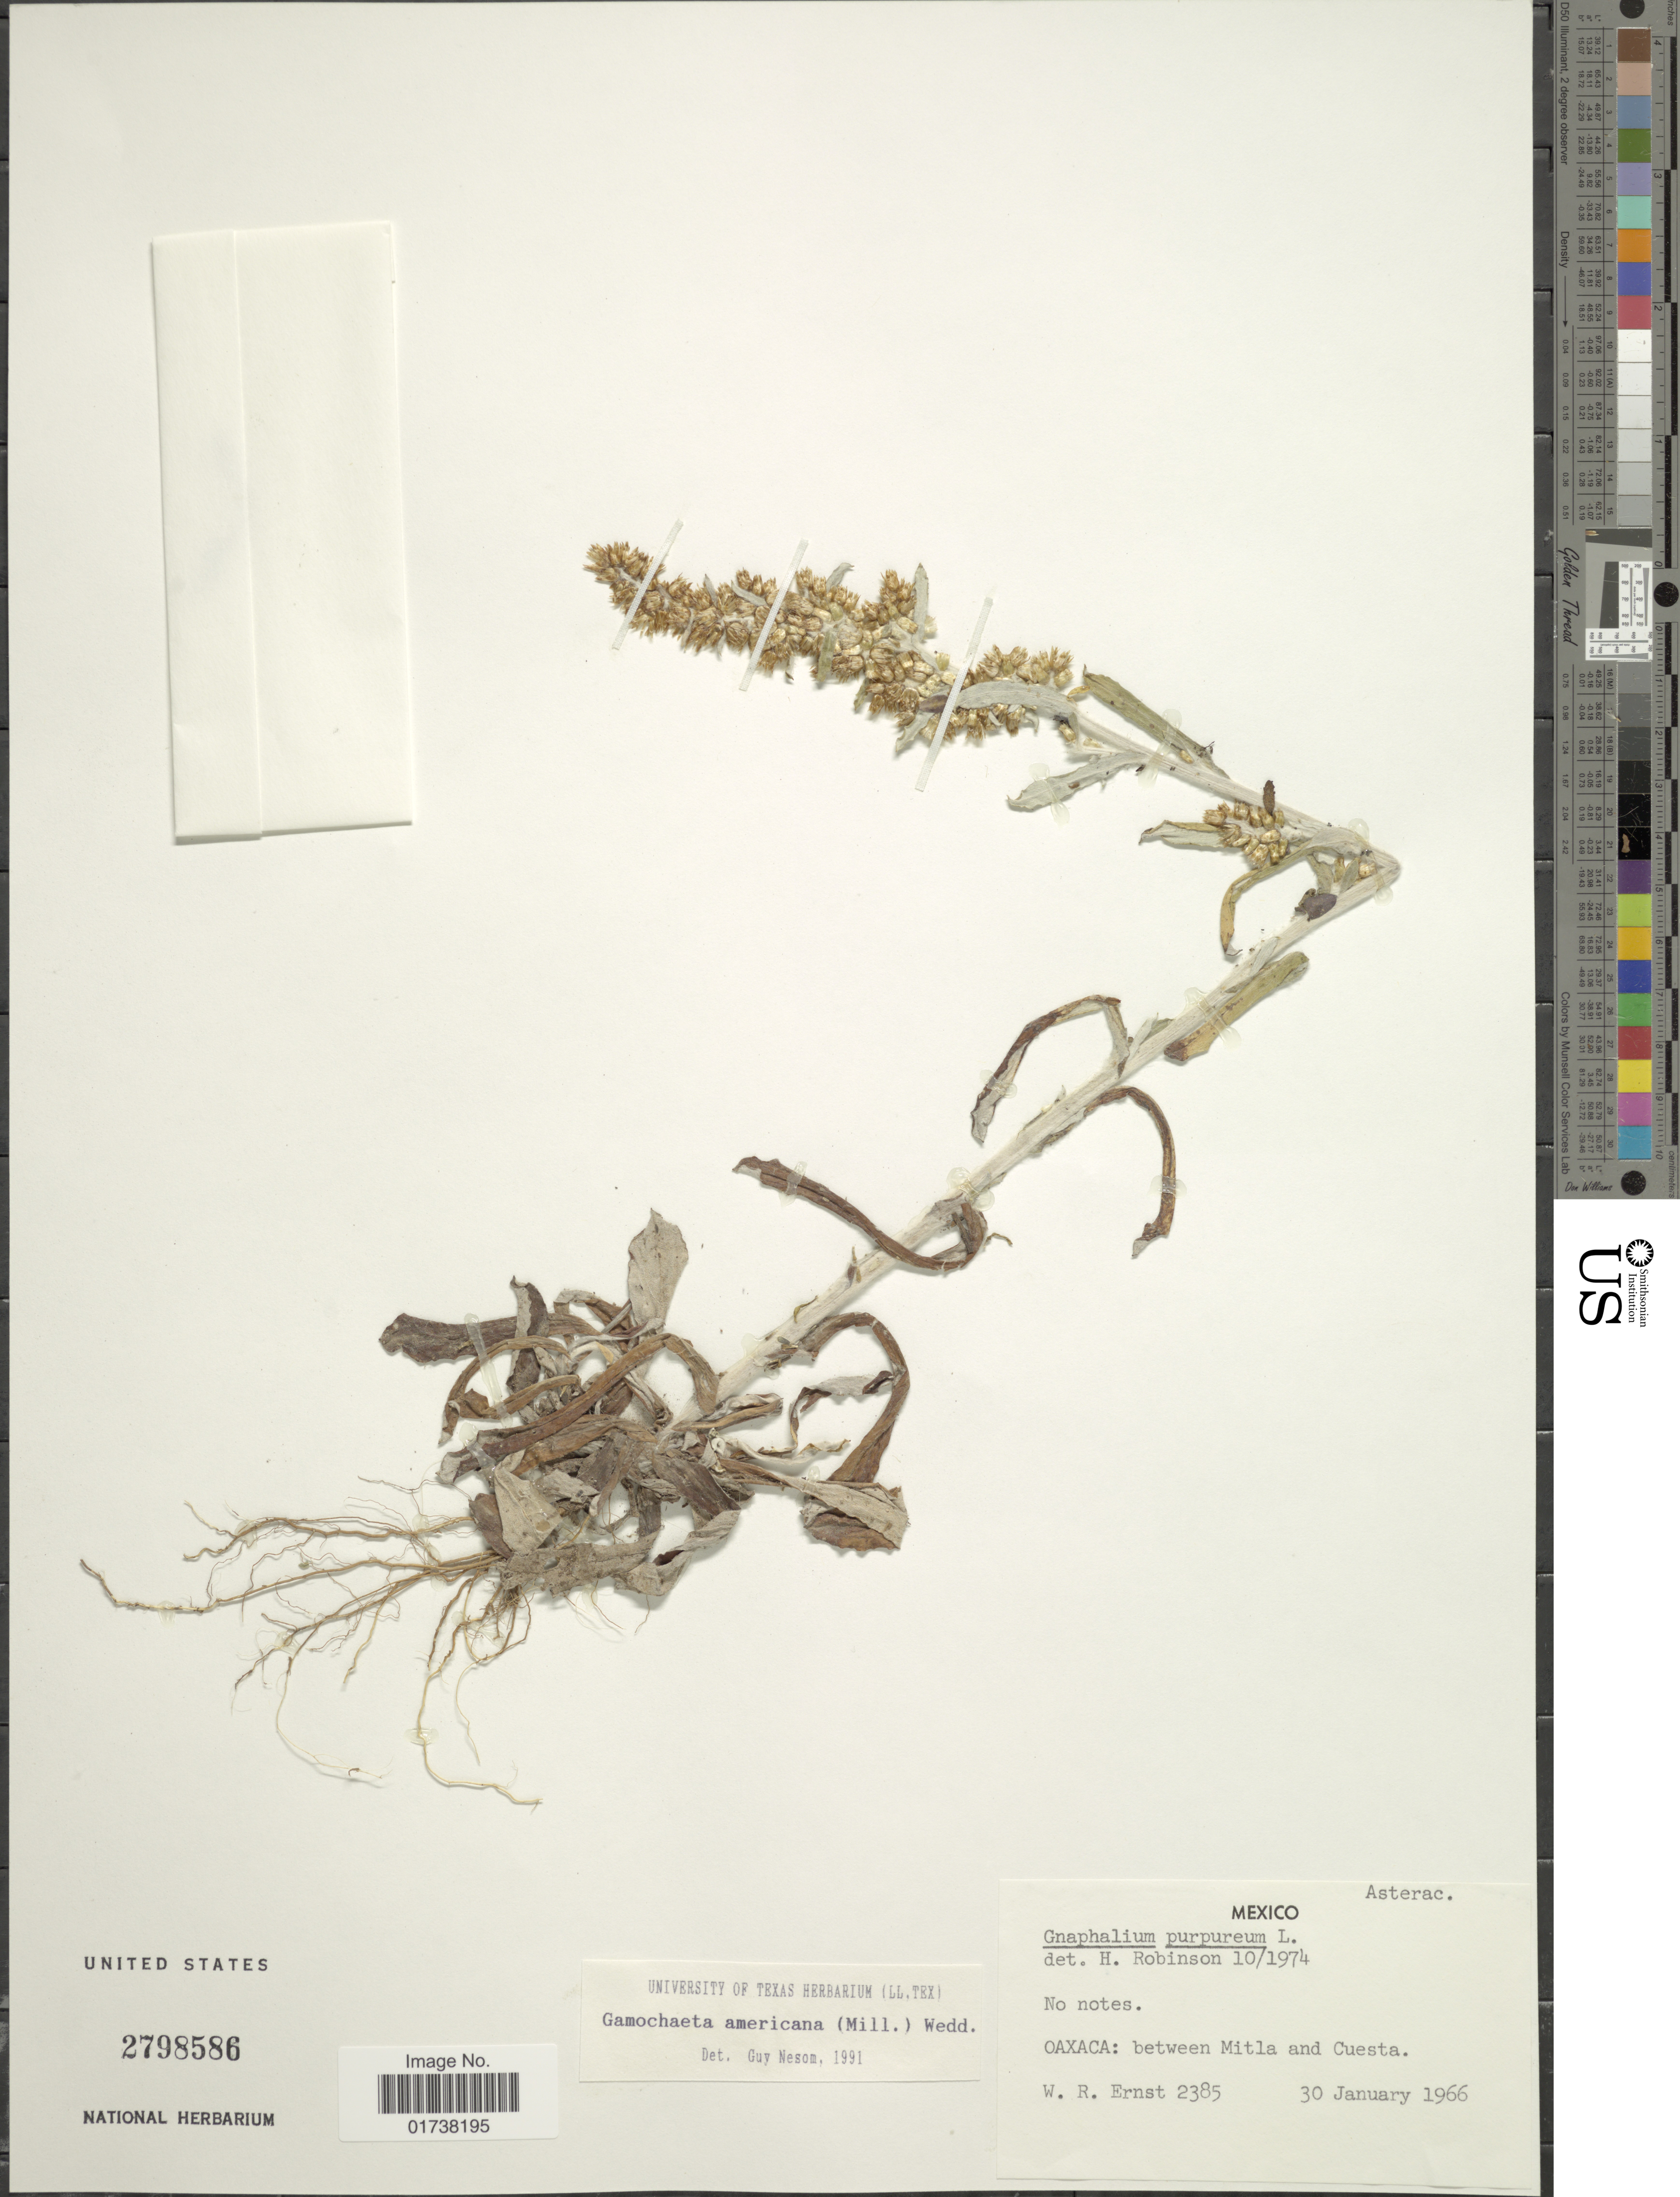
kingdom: Plantae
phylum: Tracheophyta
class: Magnoliopsida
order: Asterales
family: Asteraceae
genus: Gamochaeta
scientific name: Gamochaeta americana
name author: (Mill.) Wedd.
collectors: W. R. Ernst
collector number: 2385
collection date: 1966-01-30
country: Mexico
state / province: Oaxaca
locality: Between Mitla and Cuesta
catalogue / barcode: US 2798586